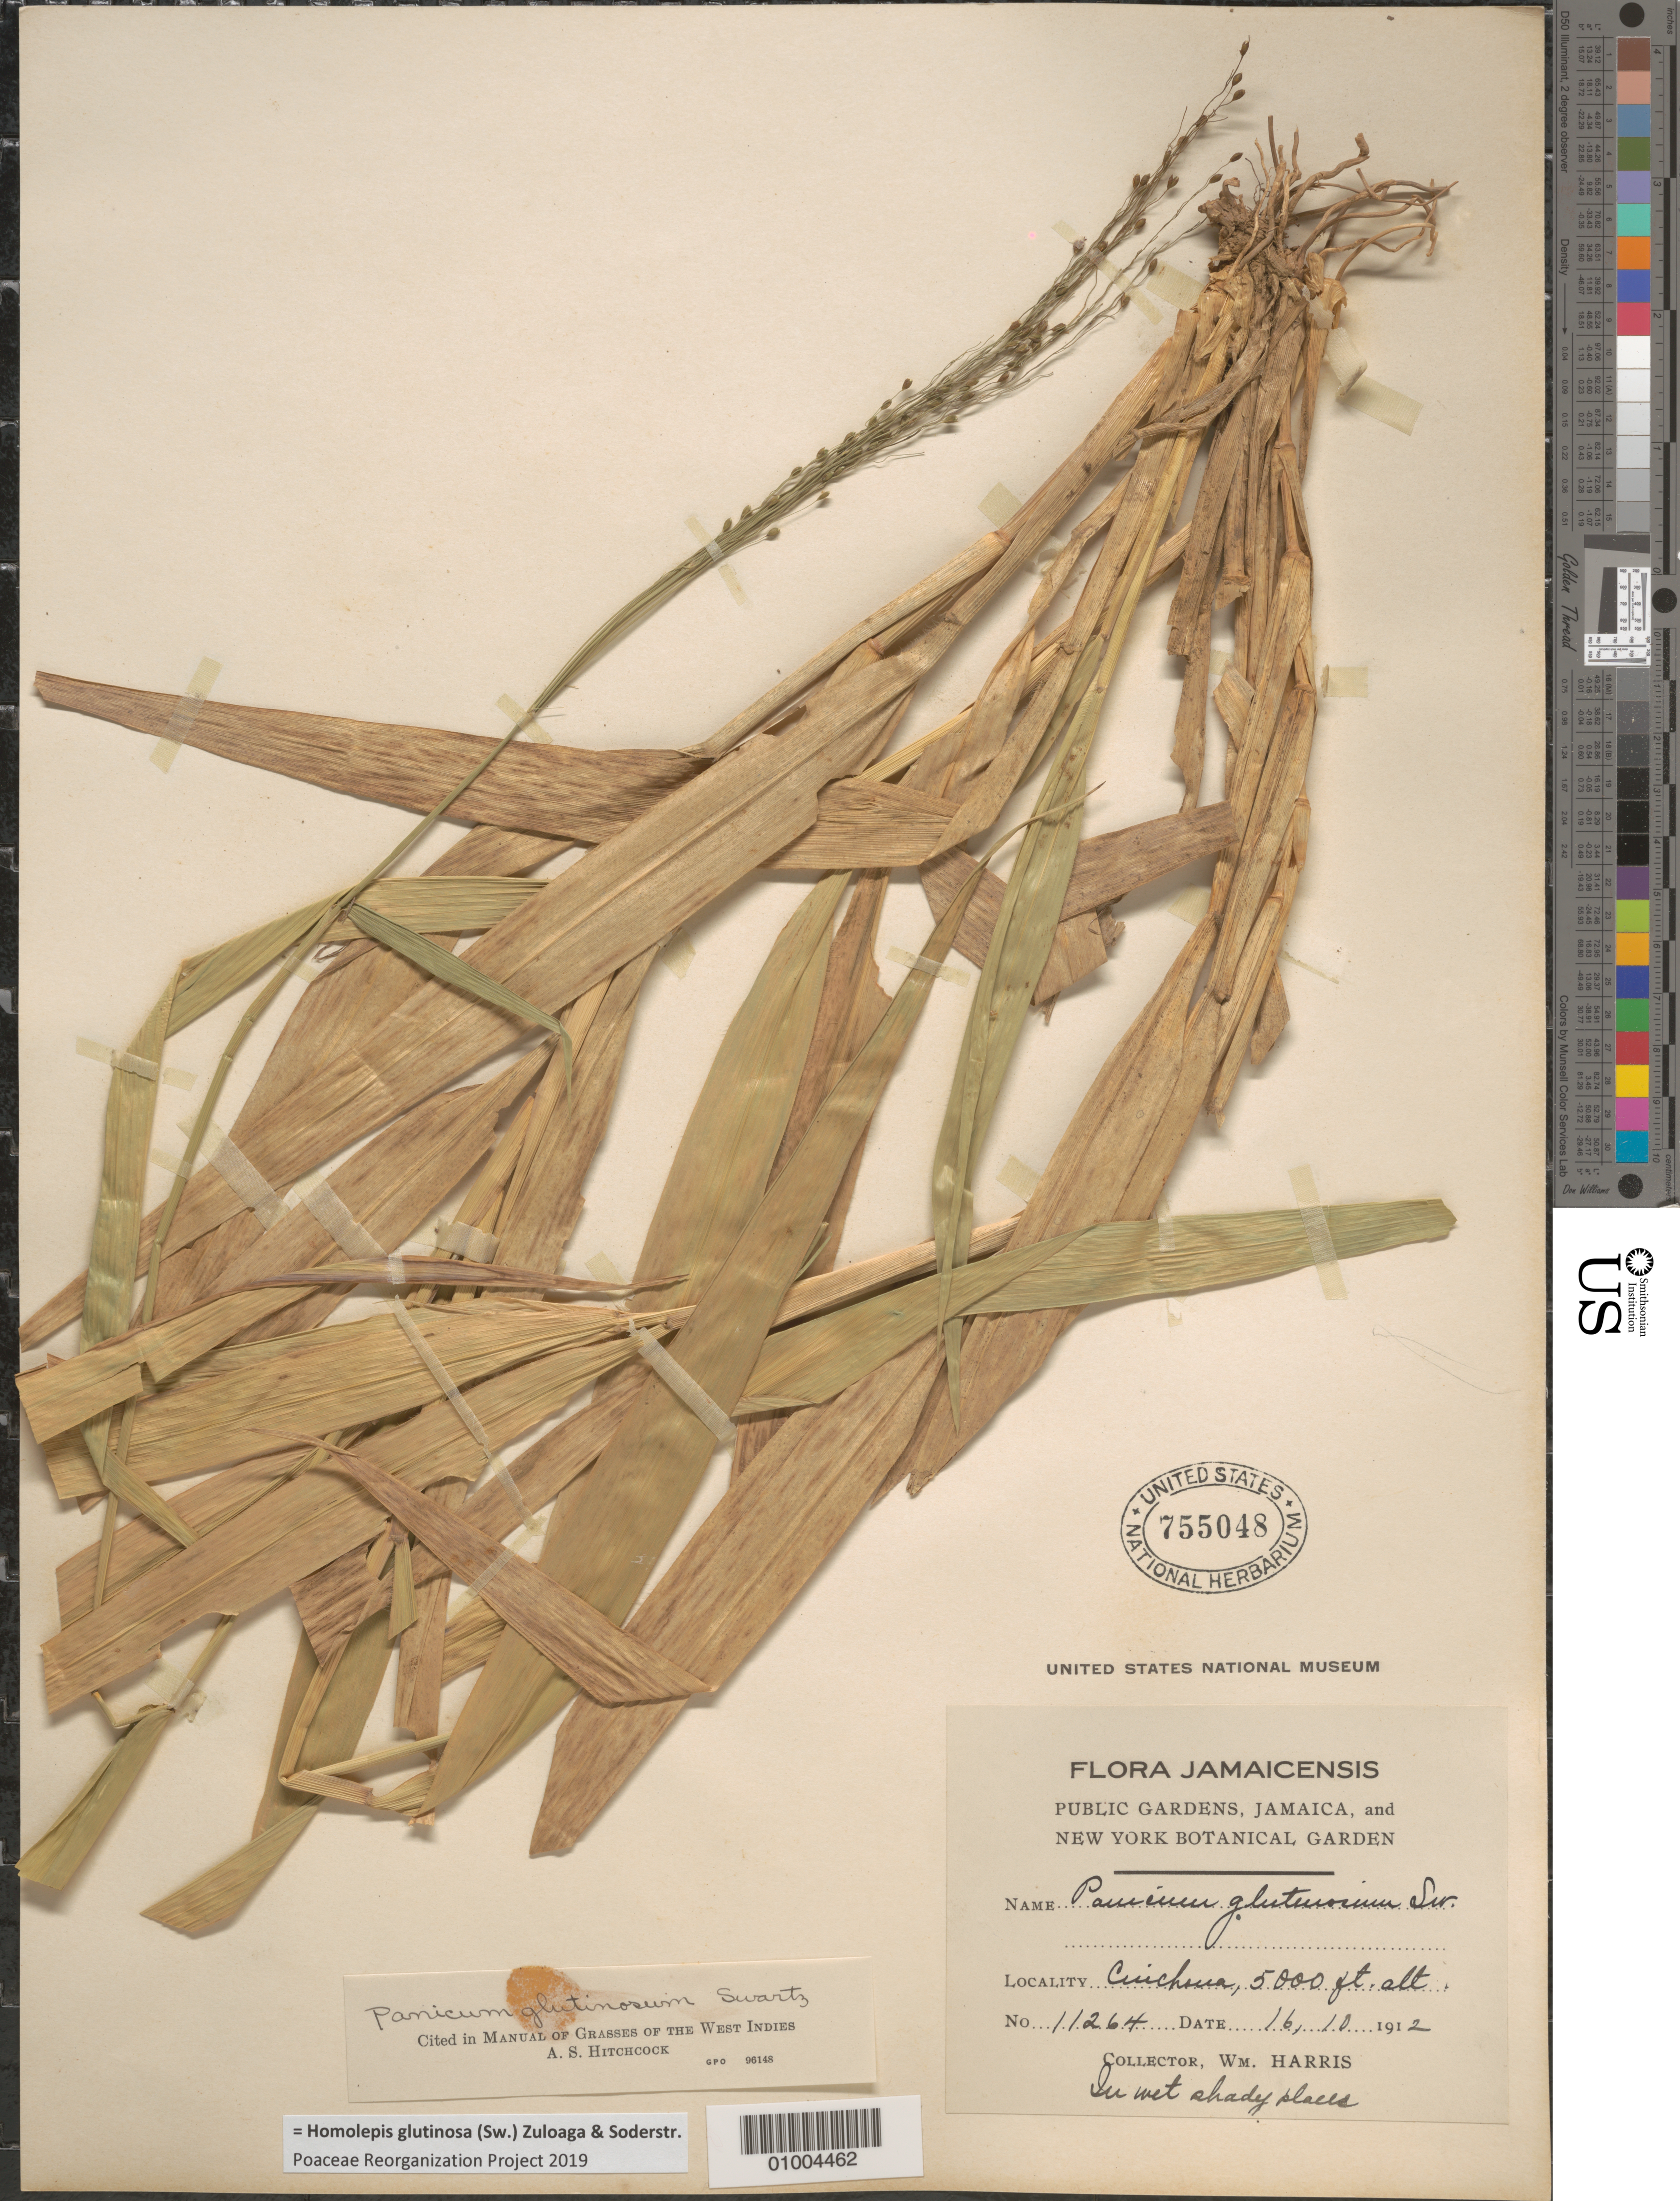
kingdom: Plantae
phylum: Tracheophyta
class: Liliopsida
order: Poales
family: Poaceae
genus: Homolepis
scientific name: Homolepis glutinosa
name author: (Sw.) Zuloaga & Soderstr.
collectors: W. Harris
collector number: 11264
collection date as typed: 16 Oct 1912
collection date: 1912-10-16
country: Jamaica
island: Jamaica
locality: Cuichaua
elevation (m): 1524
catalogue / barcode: US 755048